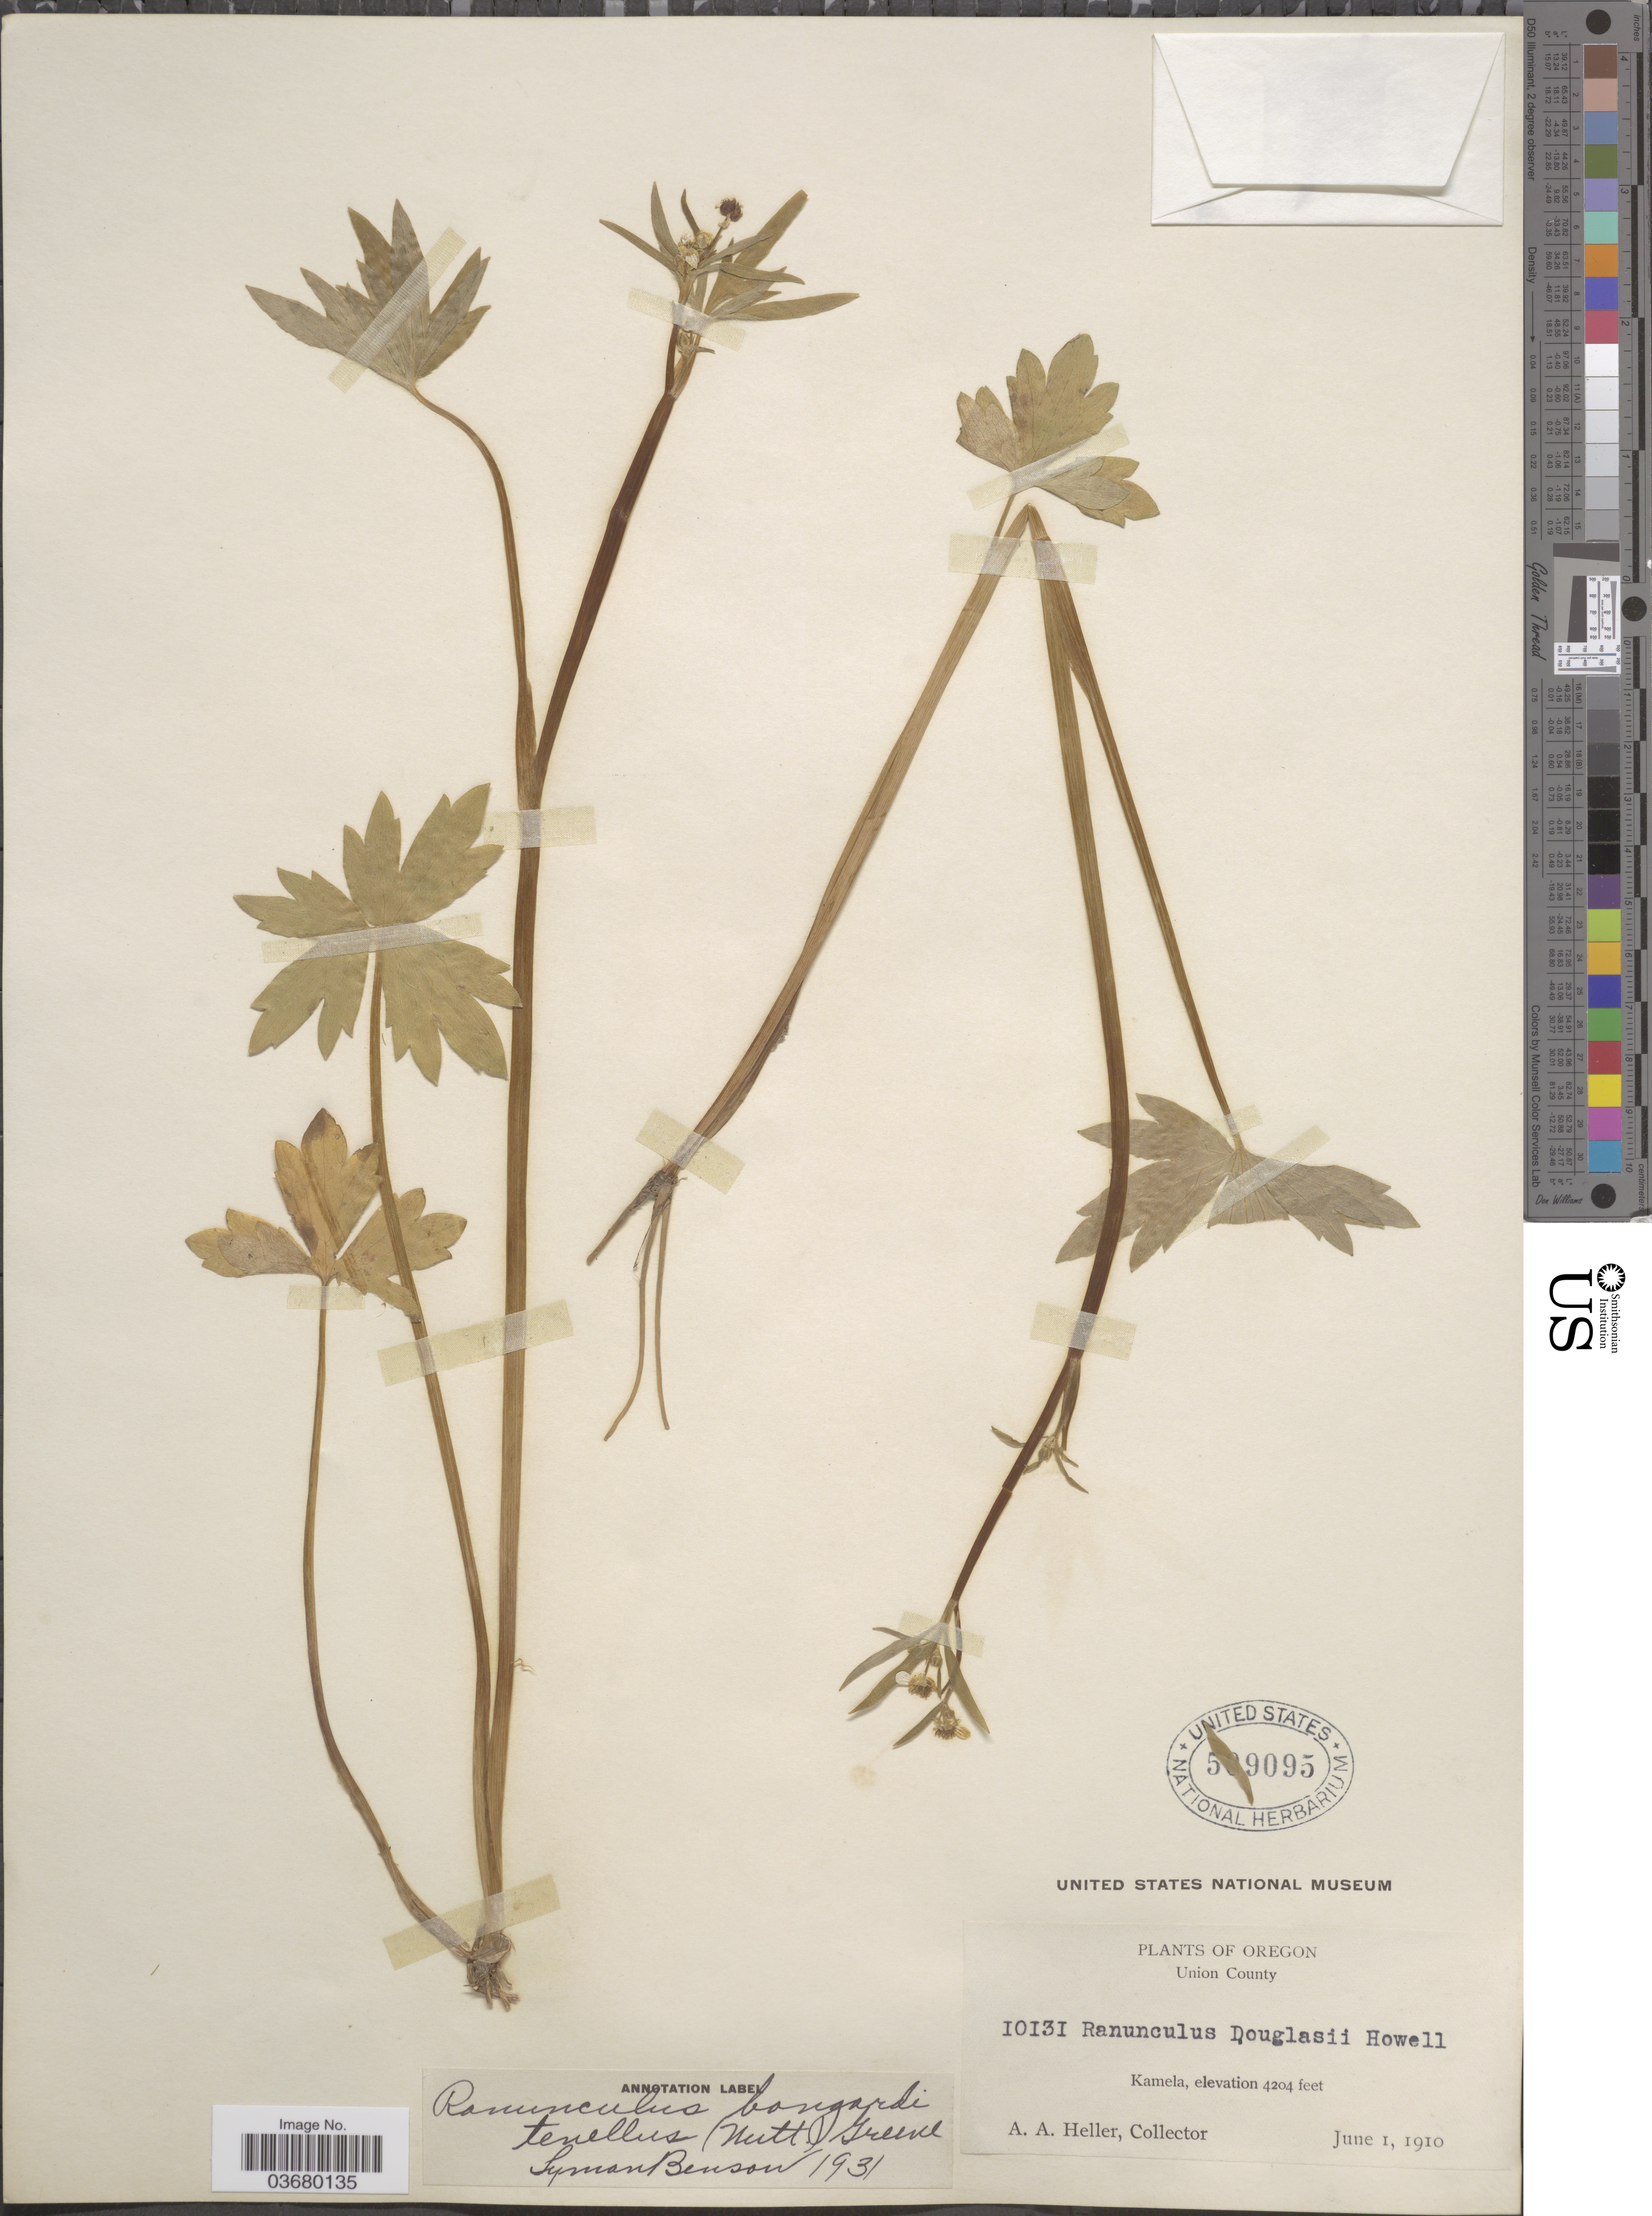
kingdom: Plantae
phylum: Tracheophyta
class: Magnoliopsida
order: Ranunculales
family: Ranunculaceae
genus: Ranunculus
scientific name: Ranunculus bongardii var. tenellus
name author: (A. Gray) Greene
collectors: A. A. Heller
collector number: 10131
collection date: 1910-06-01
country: United States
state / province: Oregon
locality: Union County. Kamela.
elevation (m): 1281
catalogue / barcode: US 509095